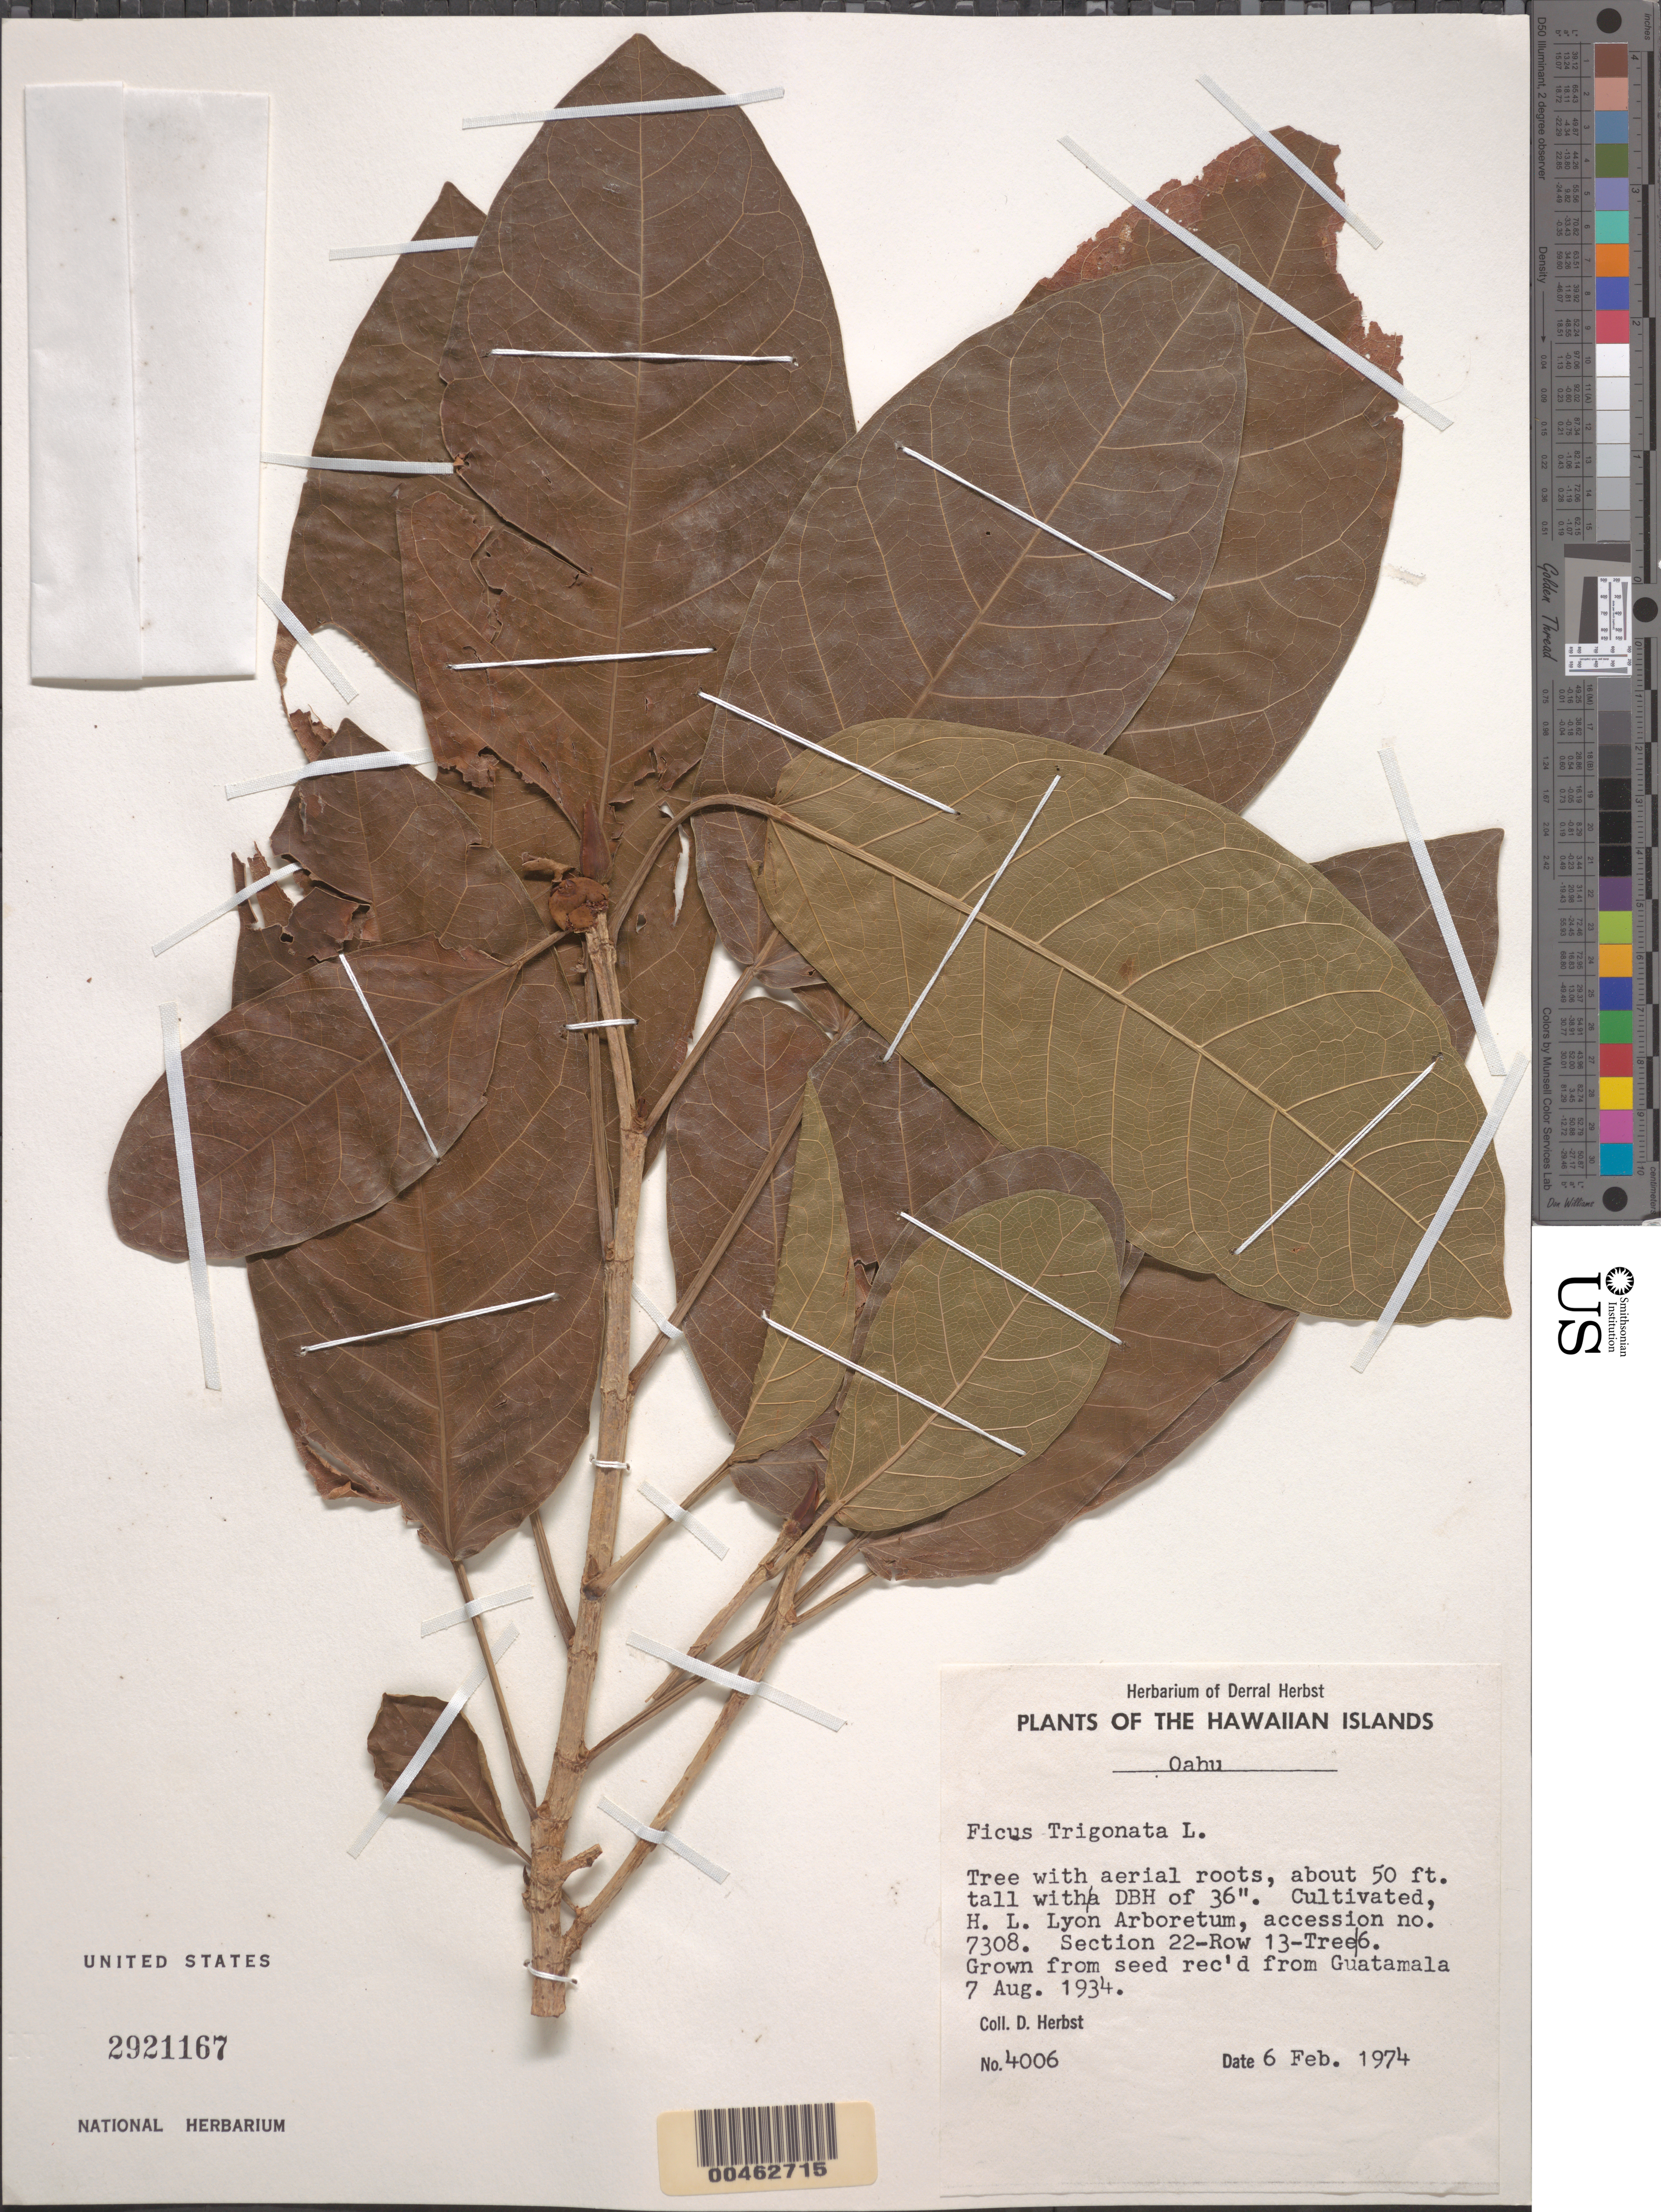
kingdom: Plantae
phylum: Tracheophyta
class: Magnoliopsida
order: Rosales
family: Moraceae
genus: Ficus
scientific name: Ficus trigonata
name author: L.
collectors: D. R. Herbst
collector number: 4006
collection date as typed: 6 Feb 1974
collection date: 1974-02-06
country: United States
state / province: Hawaii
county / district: Honolulu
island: Oahu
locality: Honolulu, H. L. Lyon Arboretum, Section 22 - Row 13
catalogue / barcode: US 2921167